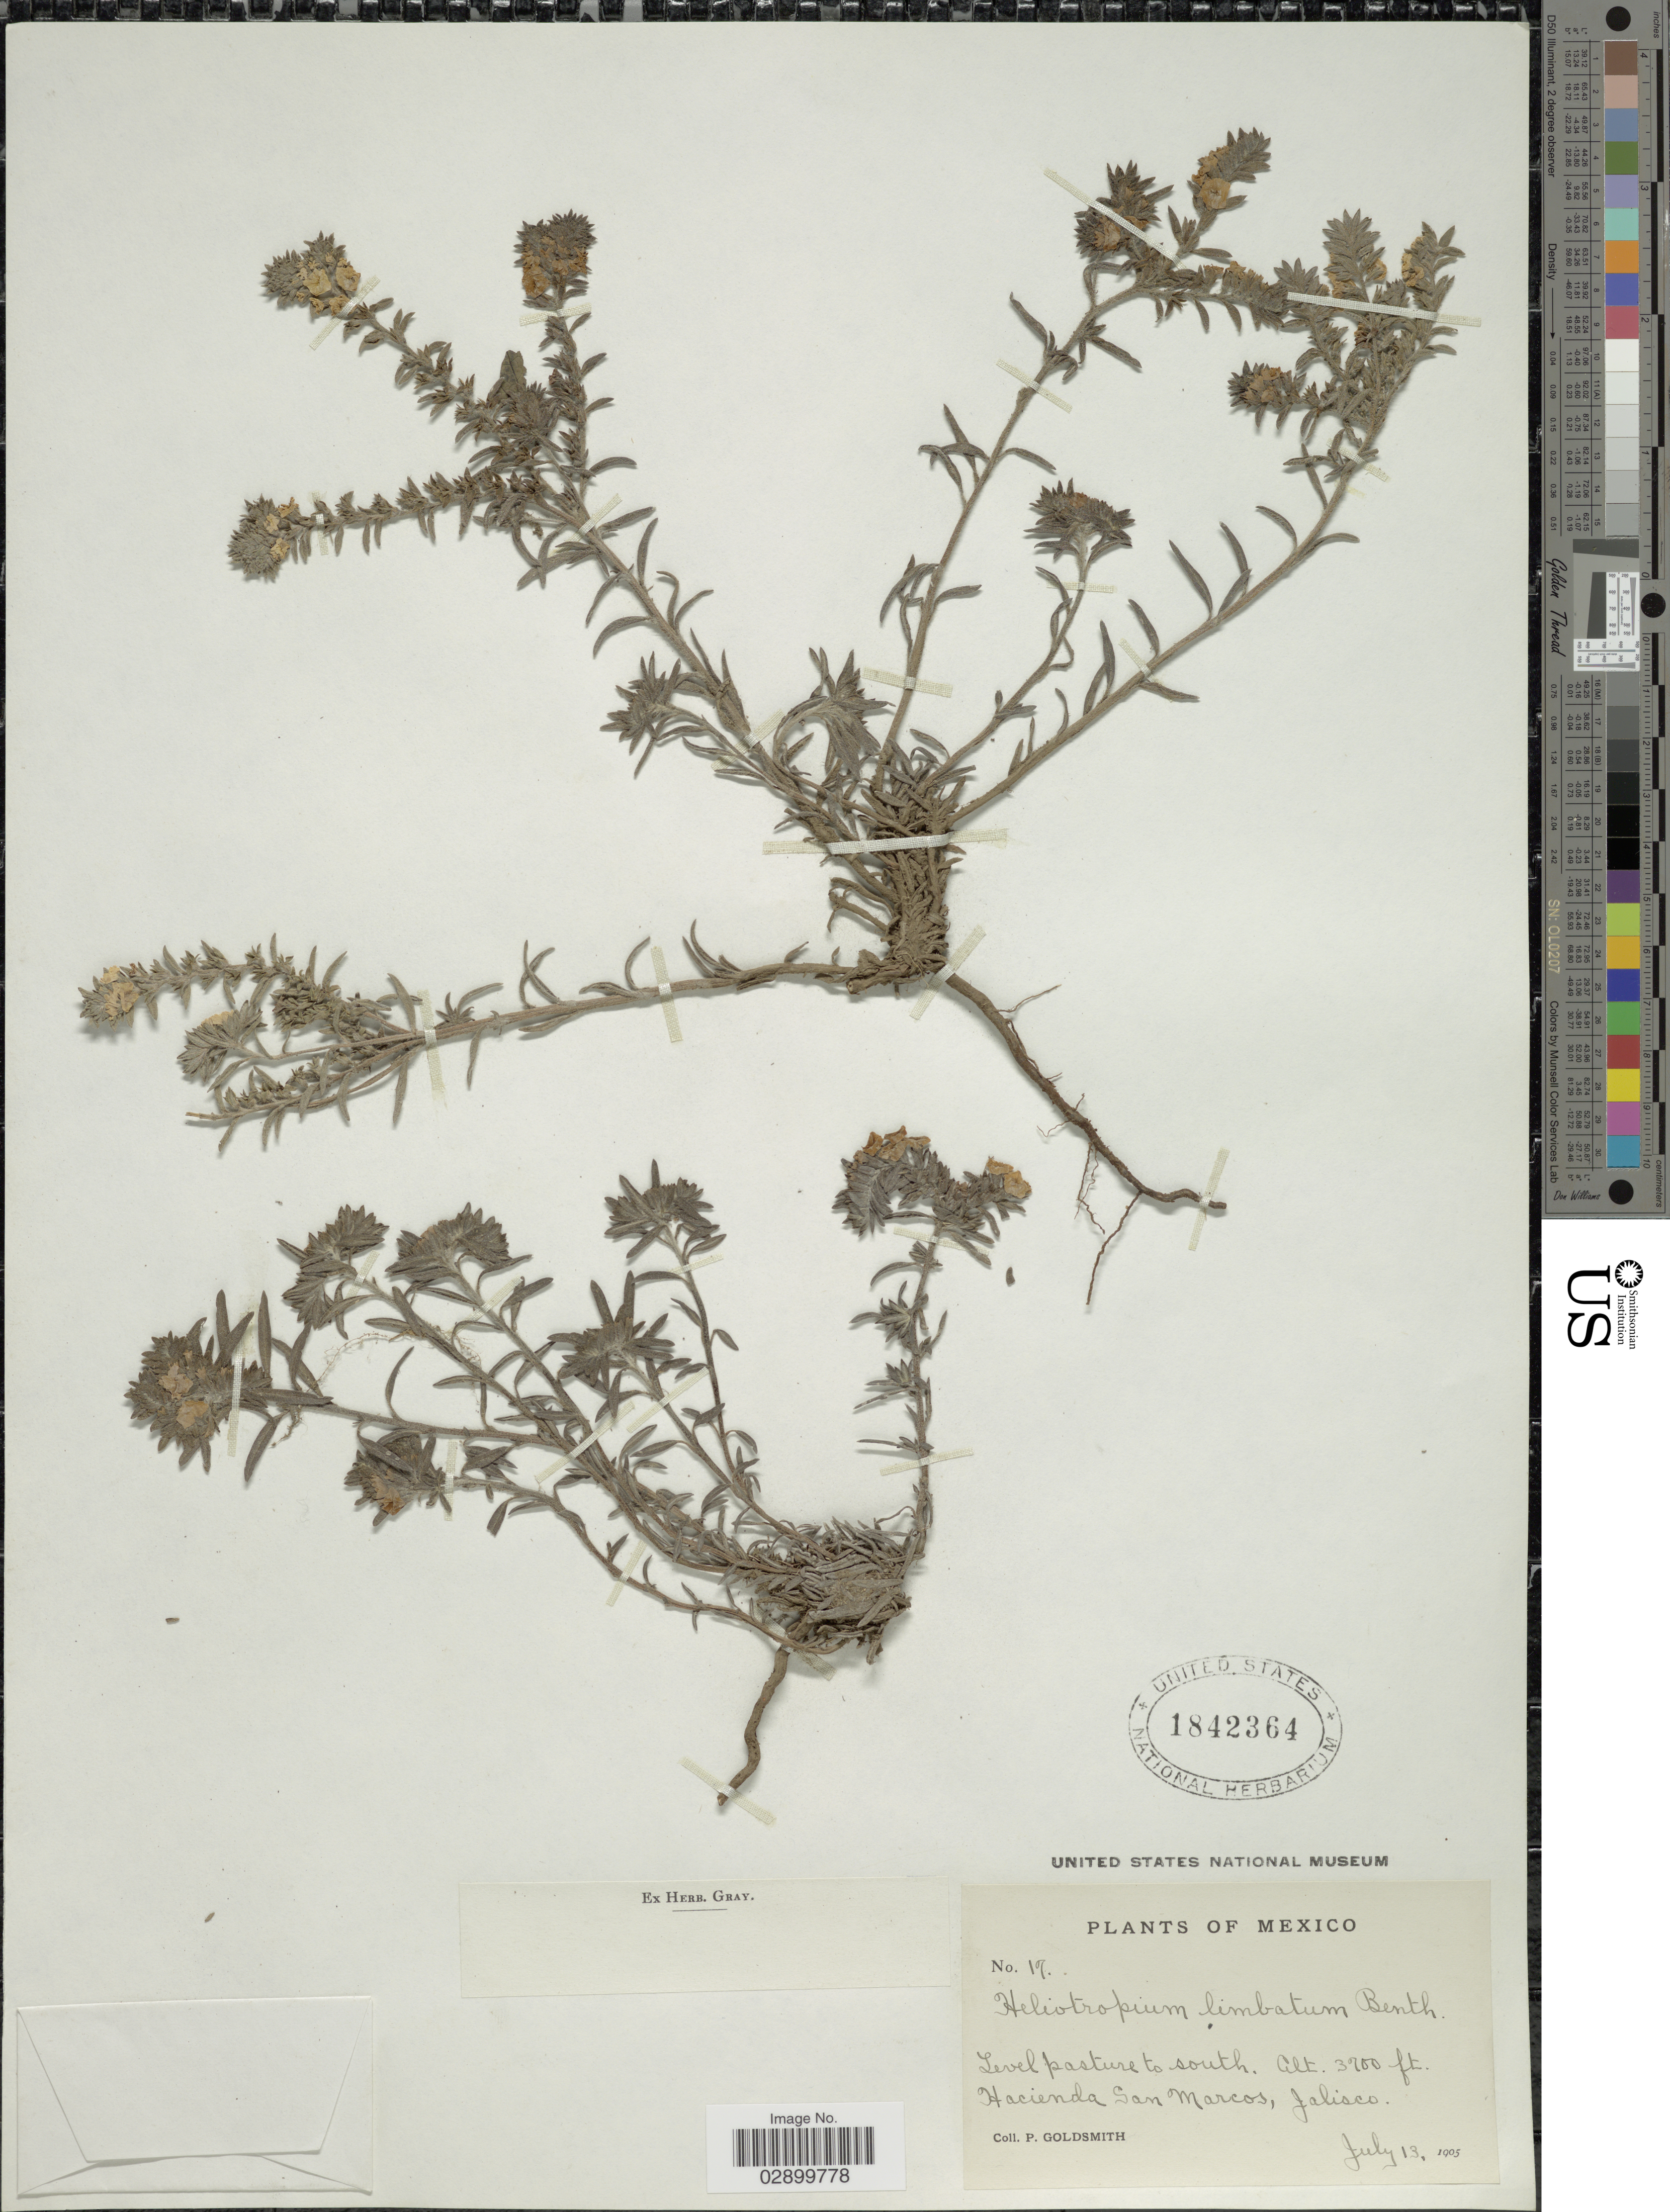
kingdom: Plantae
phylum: Tracheophyta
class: Magnoliopsida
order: Boraginales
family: Heliotropiaceae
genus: Heliotropium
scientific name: Heliotropium limbatum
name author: Benth.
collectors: P. Goldsmith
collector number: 17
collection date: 1905-07-13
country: Mexico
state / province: Jalisco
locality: Hacienda San Marcos.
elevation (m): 1128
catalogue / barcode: US 1842364